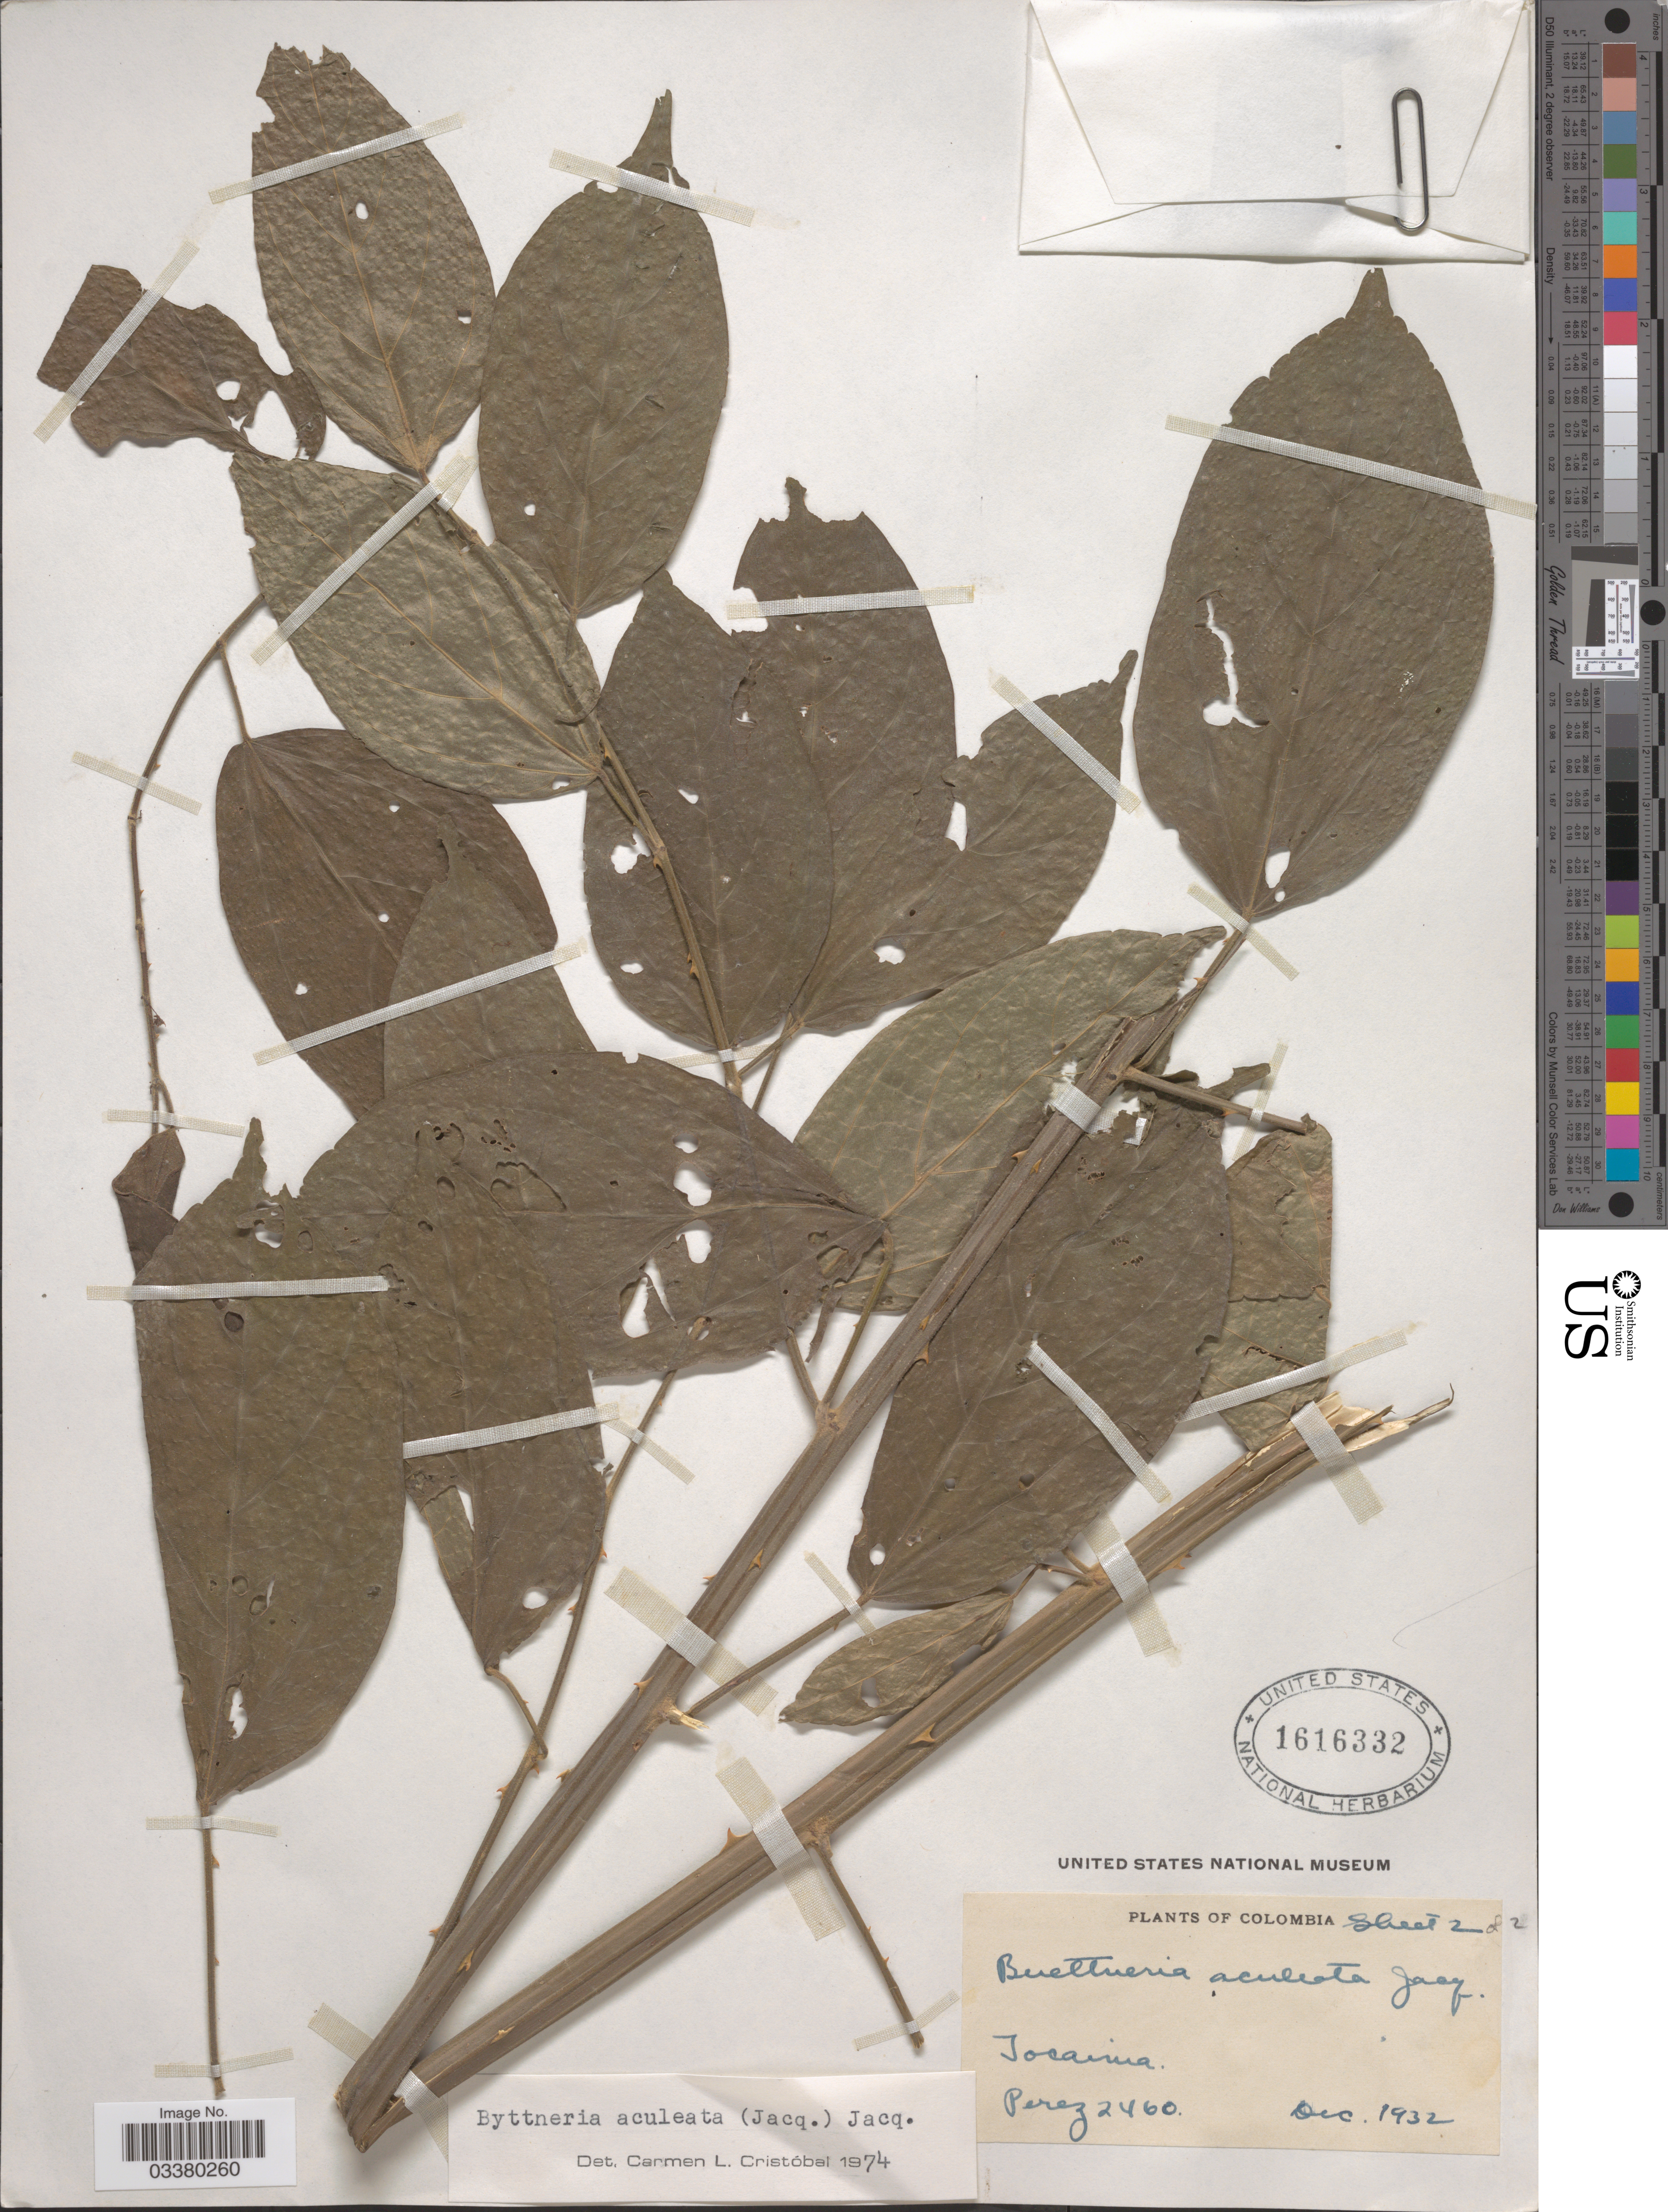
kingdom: Plantae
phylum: Tracheophyta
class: Magnoliopsida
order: Malvales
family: Malvaceae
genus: Byttneria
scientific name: Byttneria aculeata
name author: (Jacq.) Jacq.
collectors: -. Pérez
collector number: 2460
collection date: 1932-12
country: Colombia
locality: Tocaima.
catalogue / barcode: US 1616332